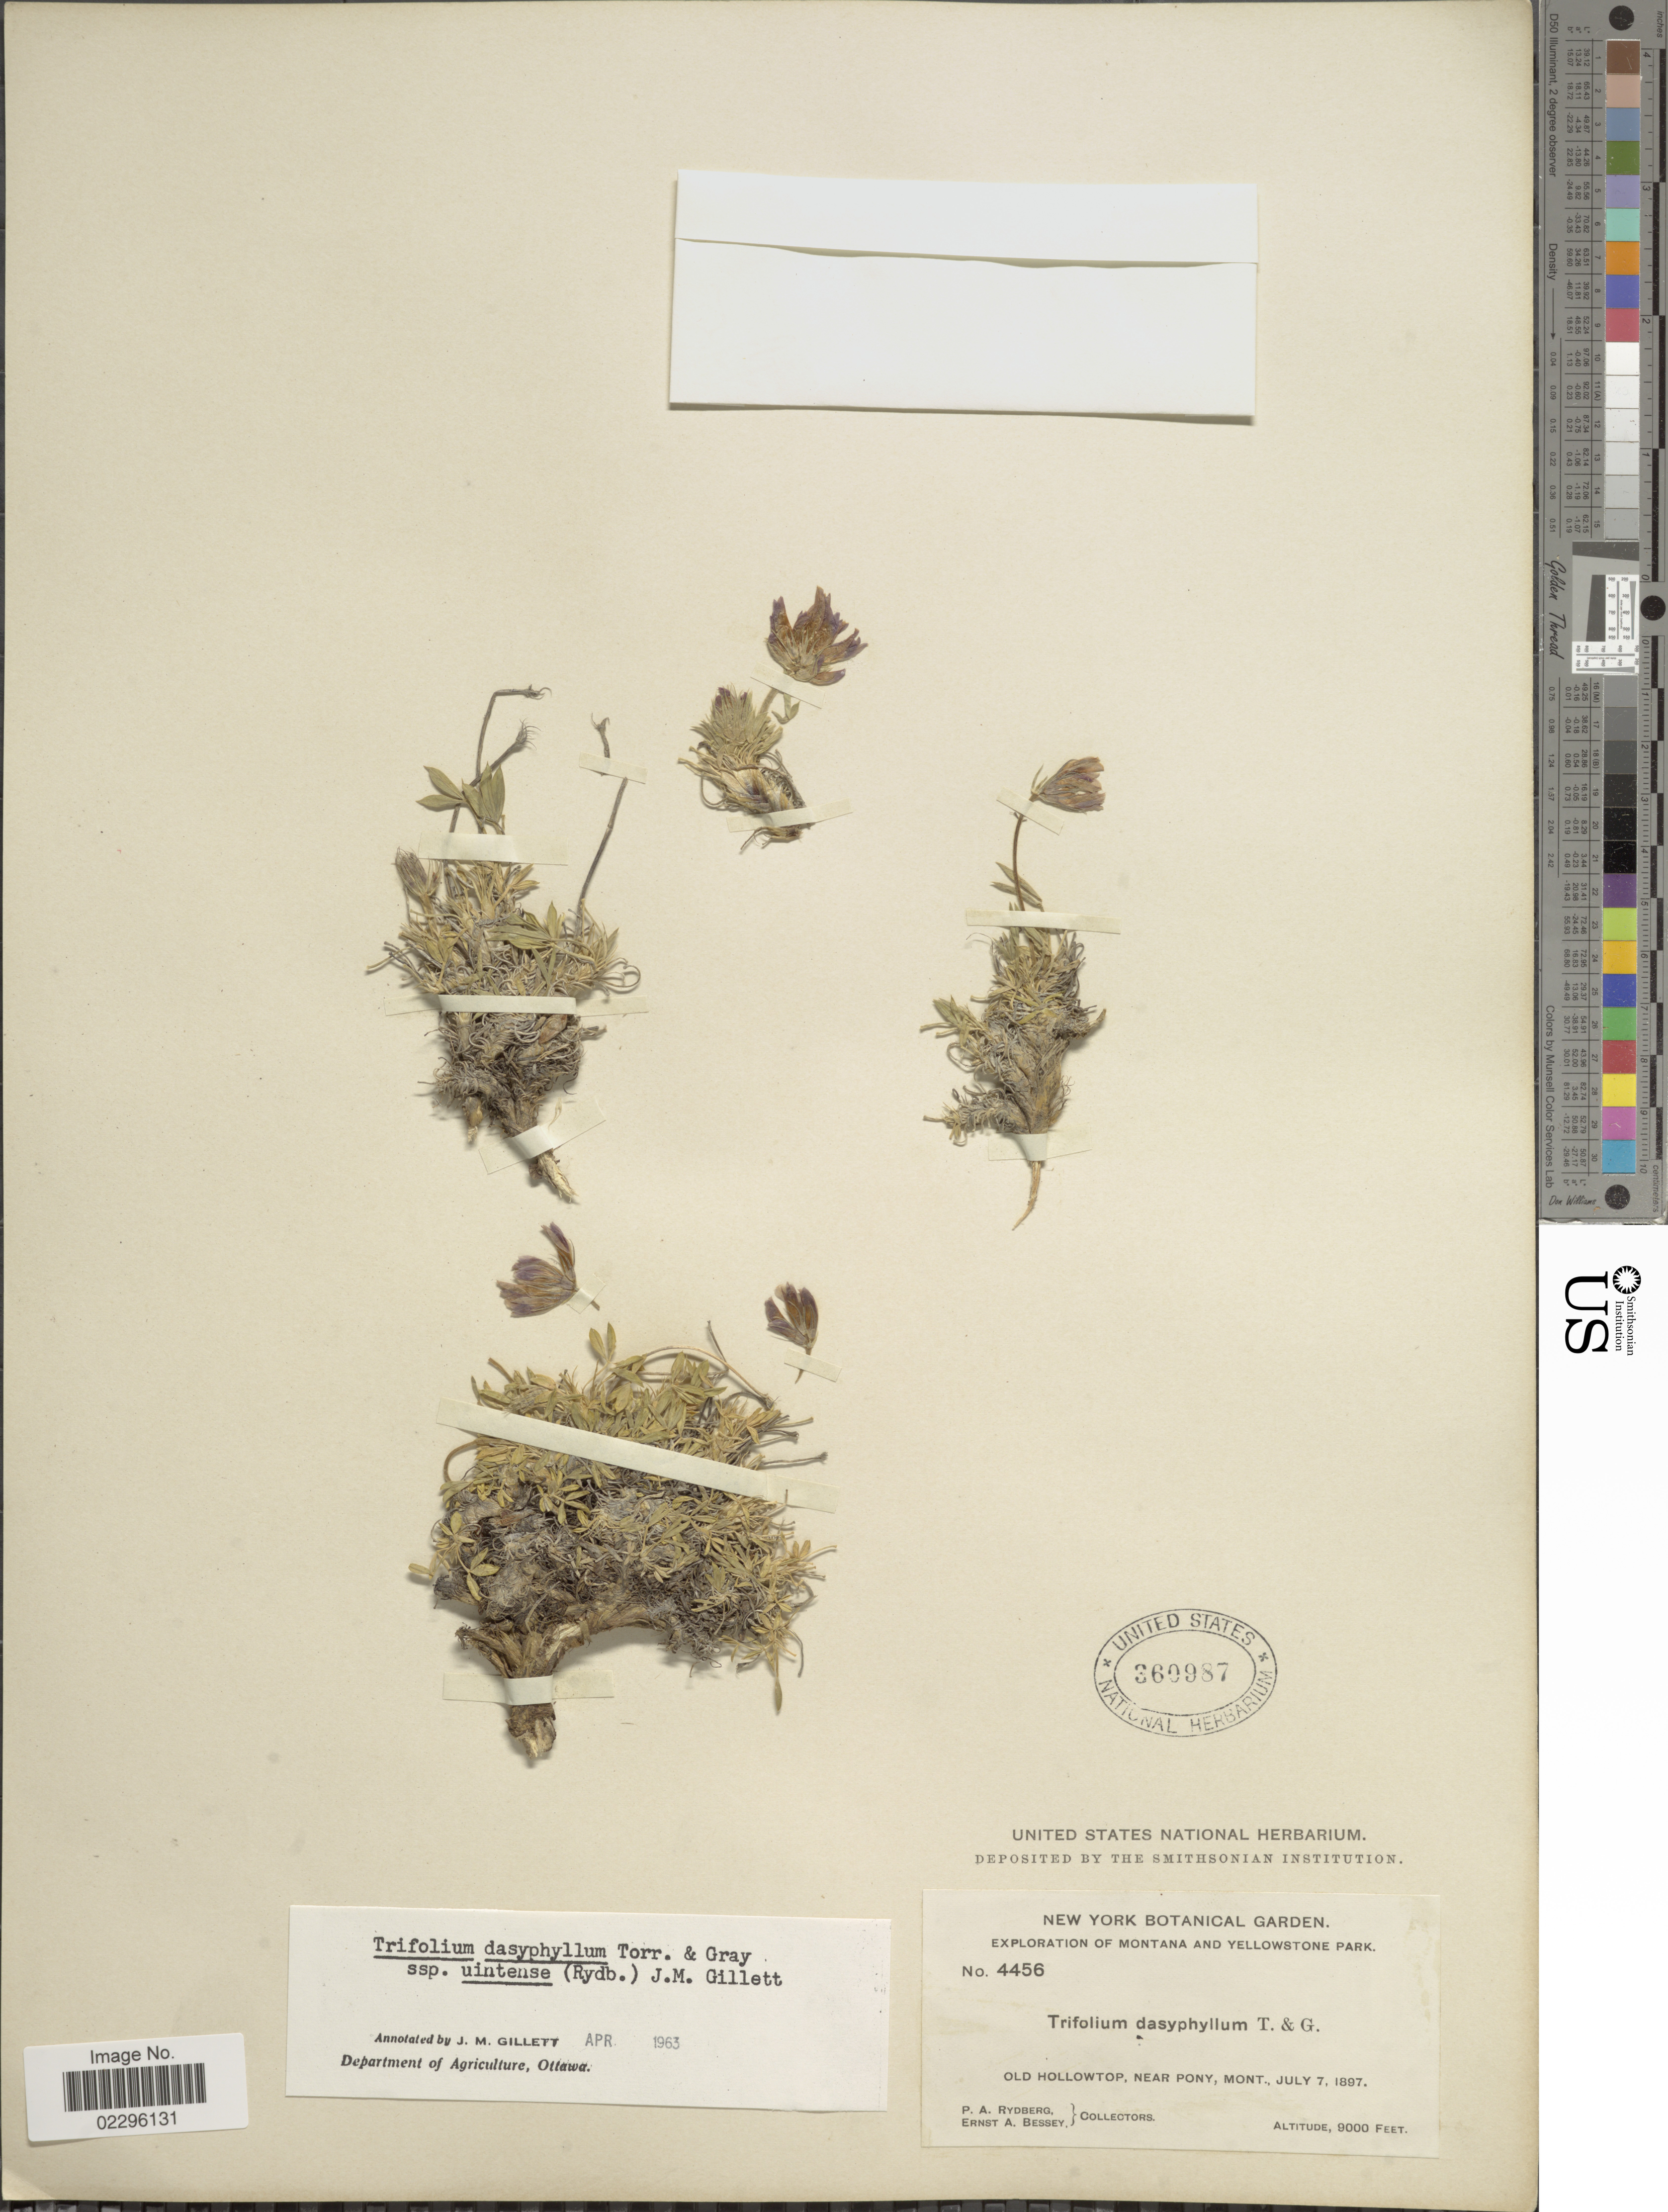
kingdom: Plantae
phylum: Tracheophyta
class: Magnoliopsida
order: Fabales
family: Fabaceae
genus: Trifolium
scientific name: Trifolium dasyphyllum subsp. uintense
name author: (Rydb.) J.M. Gillett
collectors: P. A. Rydberg & E. A. Bessey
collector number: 4456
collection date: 1897-07-07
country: United States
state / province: Montana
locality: Montana and Yellowstone Park, Old Hollowtop, Near Pony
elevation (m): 2743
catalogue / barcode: US 360987